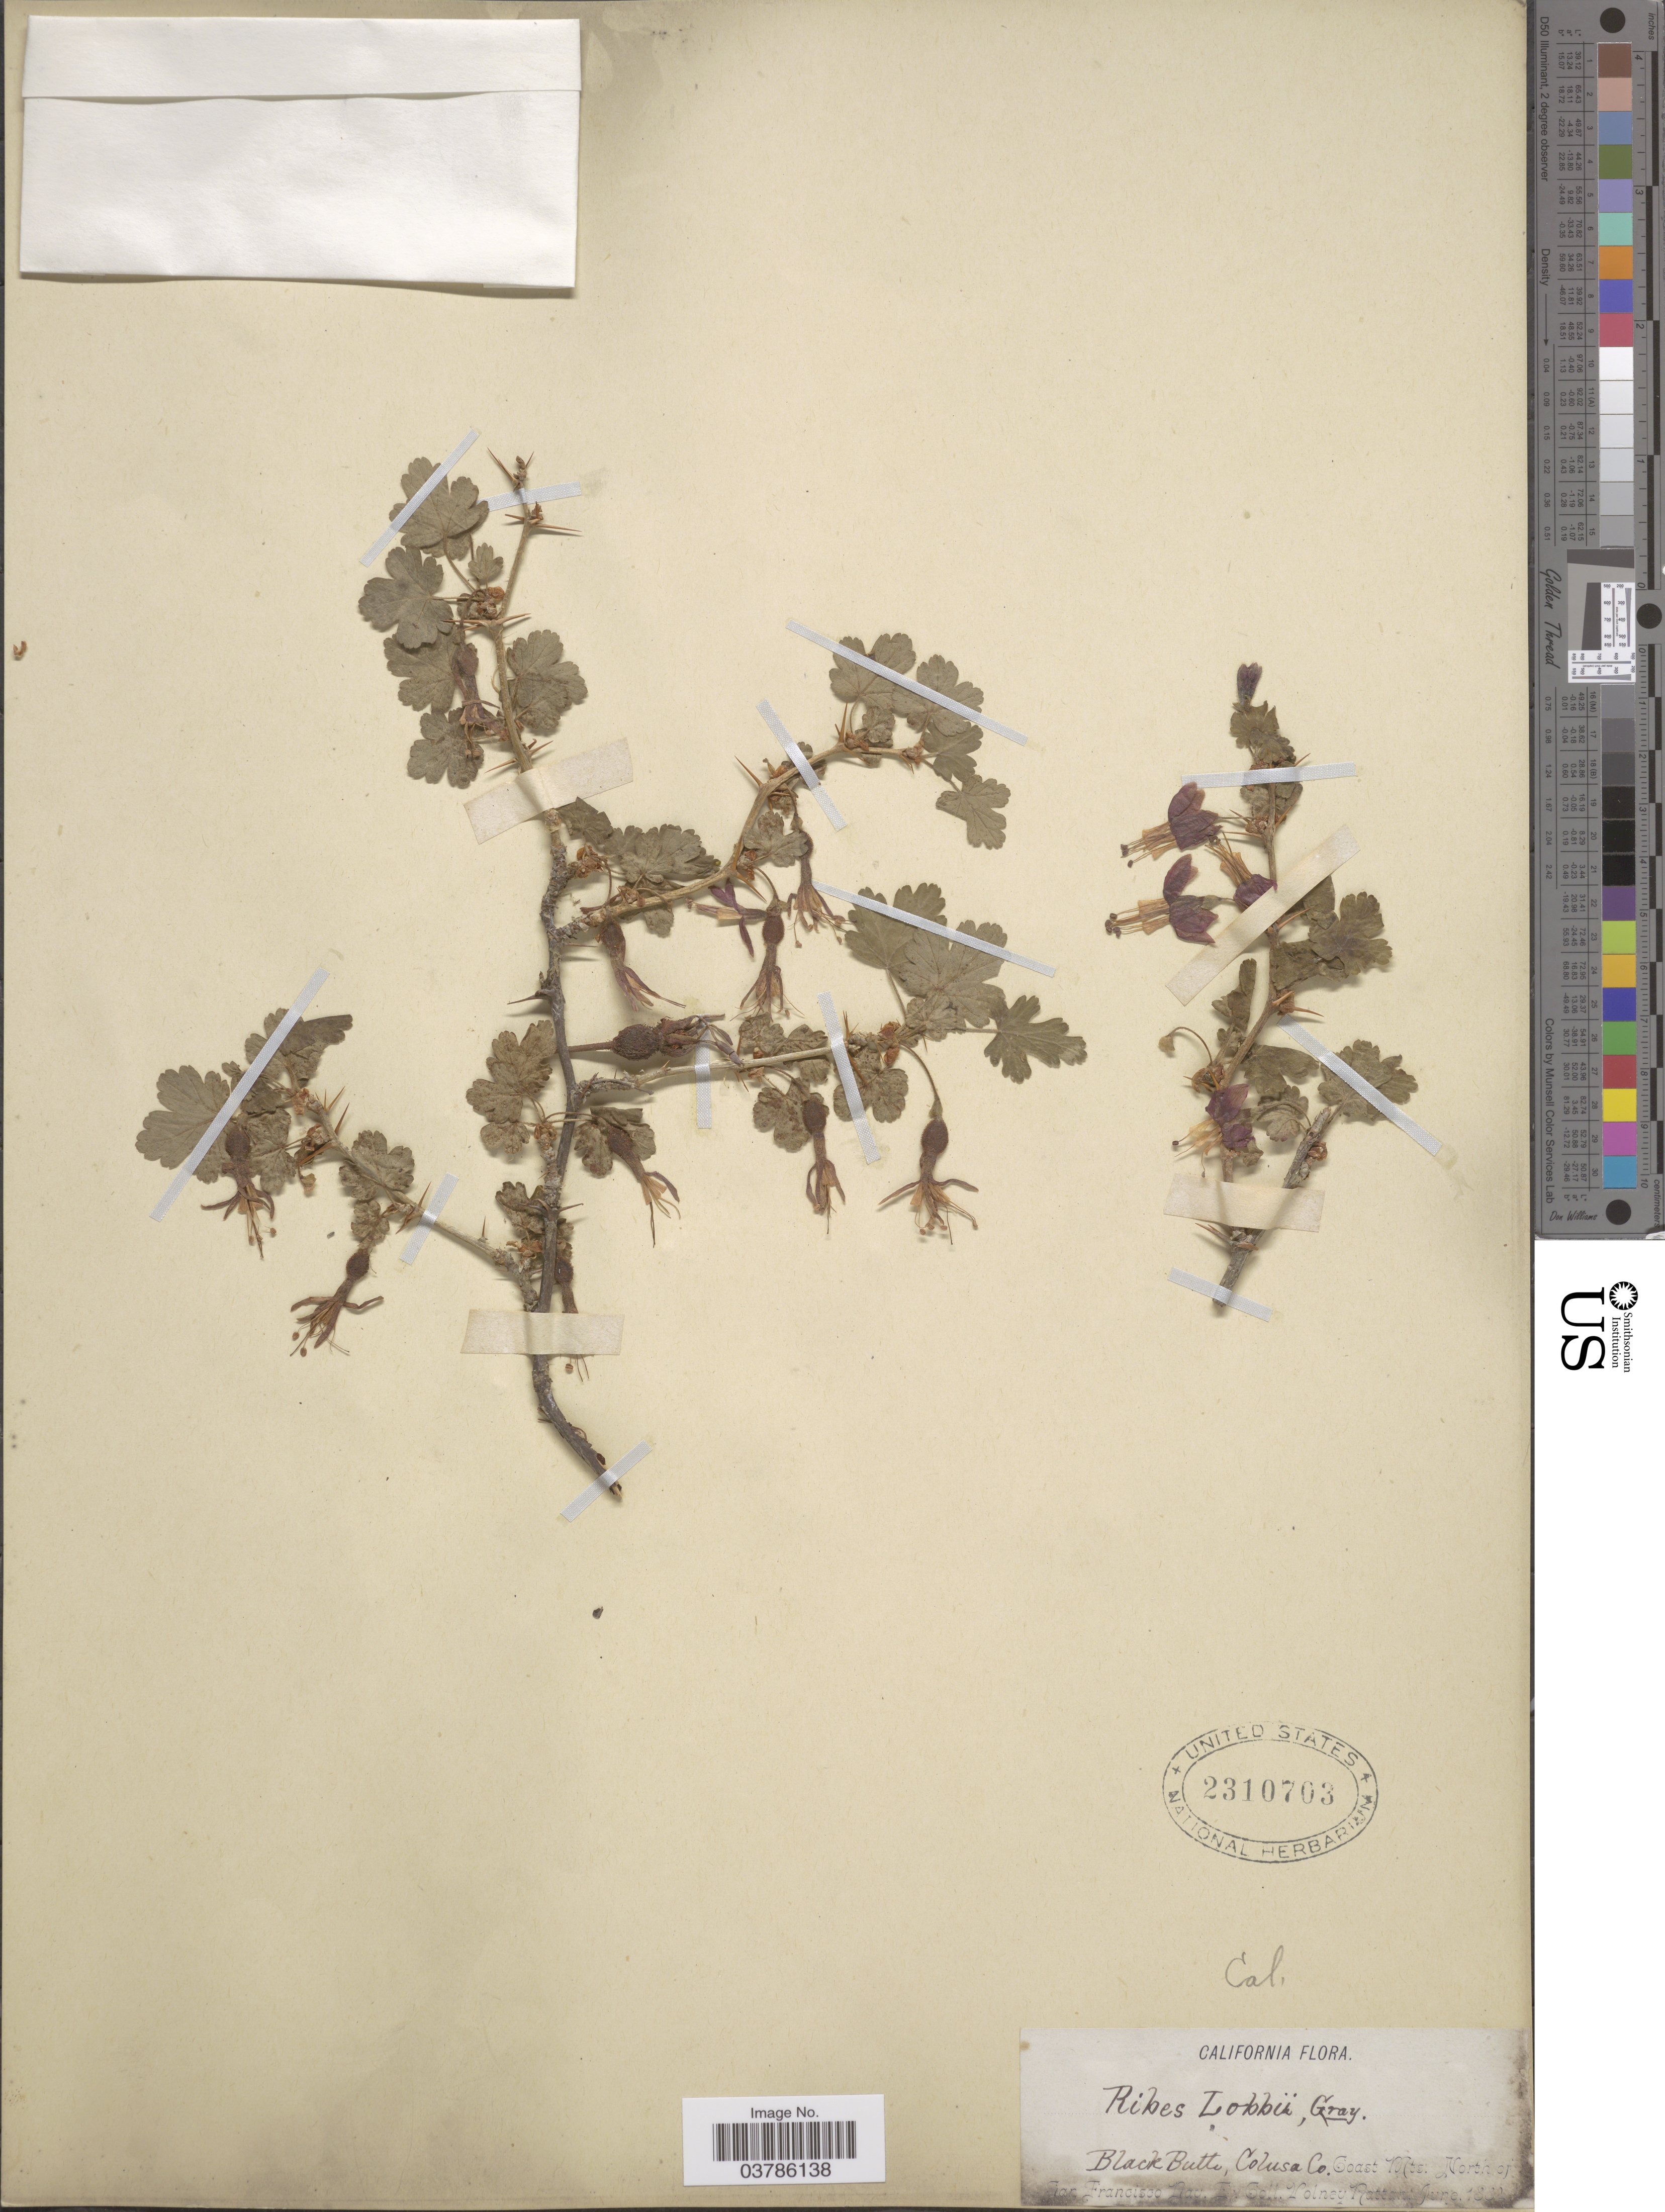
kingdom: Plantae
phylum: Tracheophyta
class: Magnoliopsida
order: Saxifragales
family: Grossulariaceae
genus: Ribes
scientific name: Ribes lobbii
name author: A. Gray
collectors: V. Rattan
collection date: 1882-06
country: United States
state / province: California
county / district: San Francisco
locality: Black Butte, Colusa Co. Coast Mts. North of San Francisco Bay.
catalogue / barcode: US 2310703